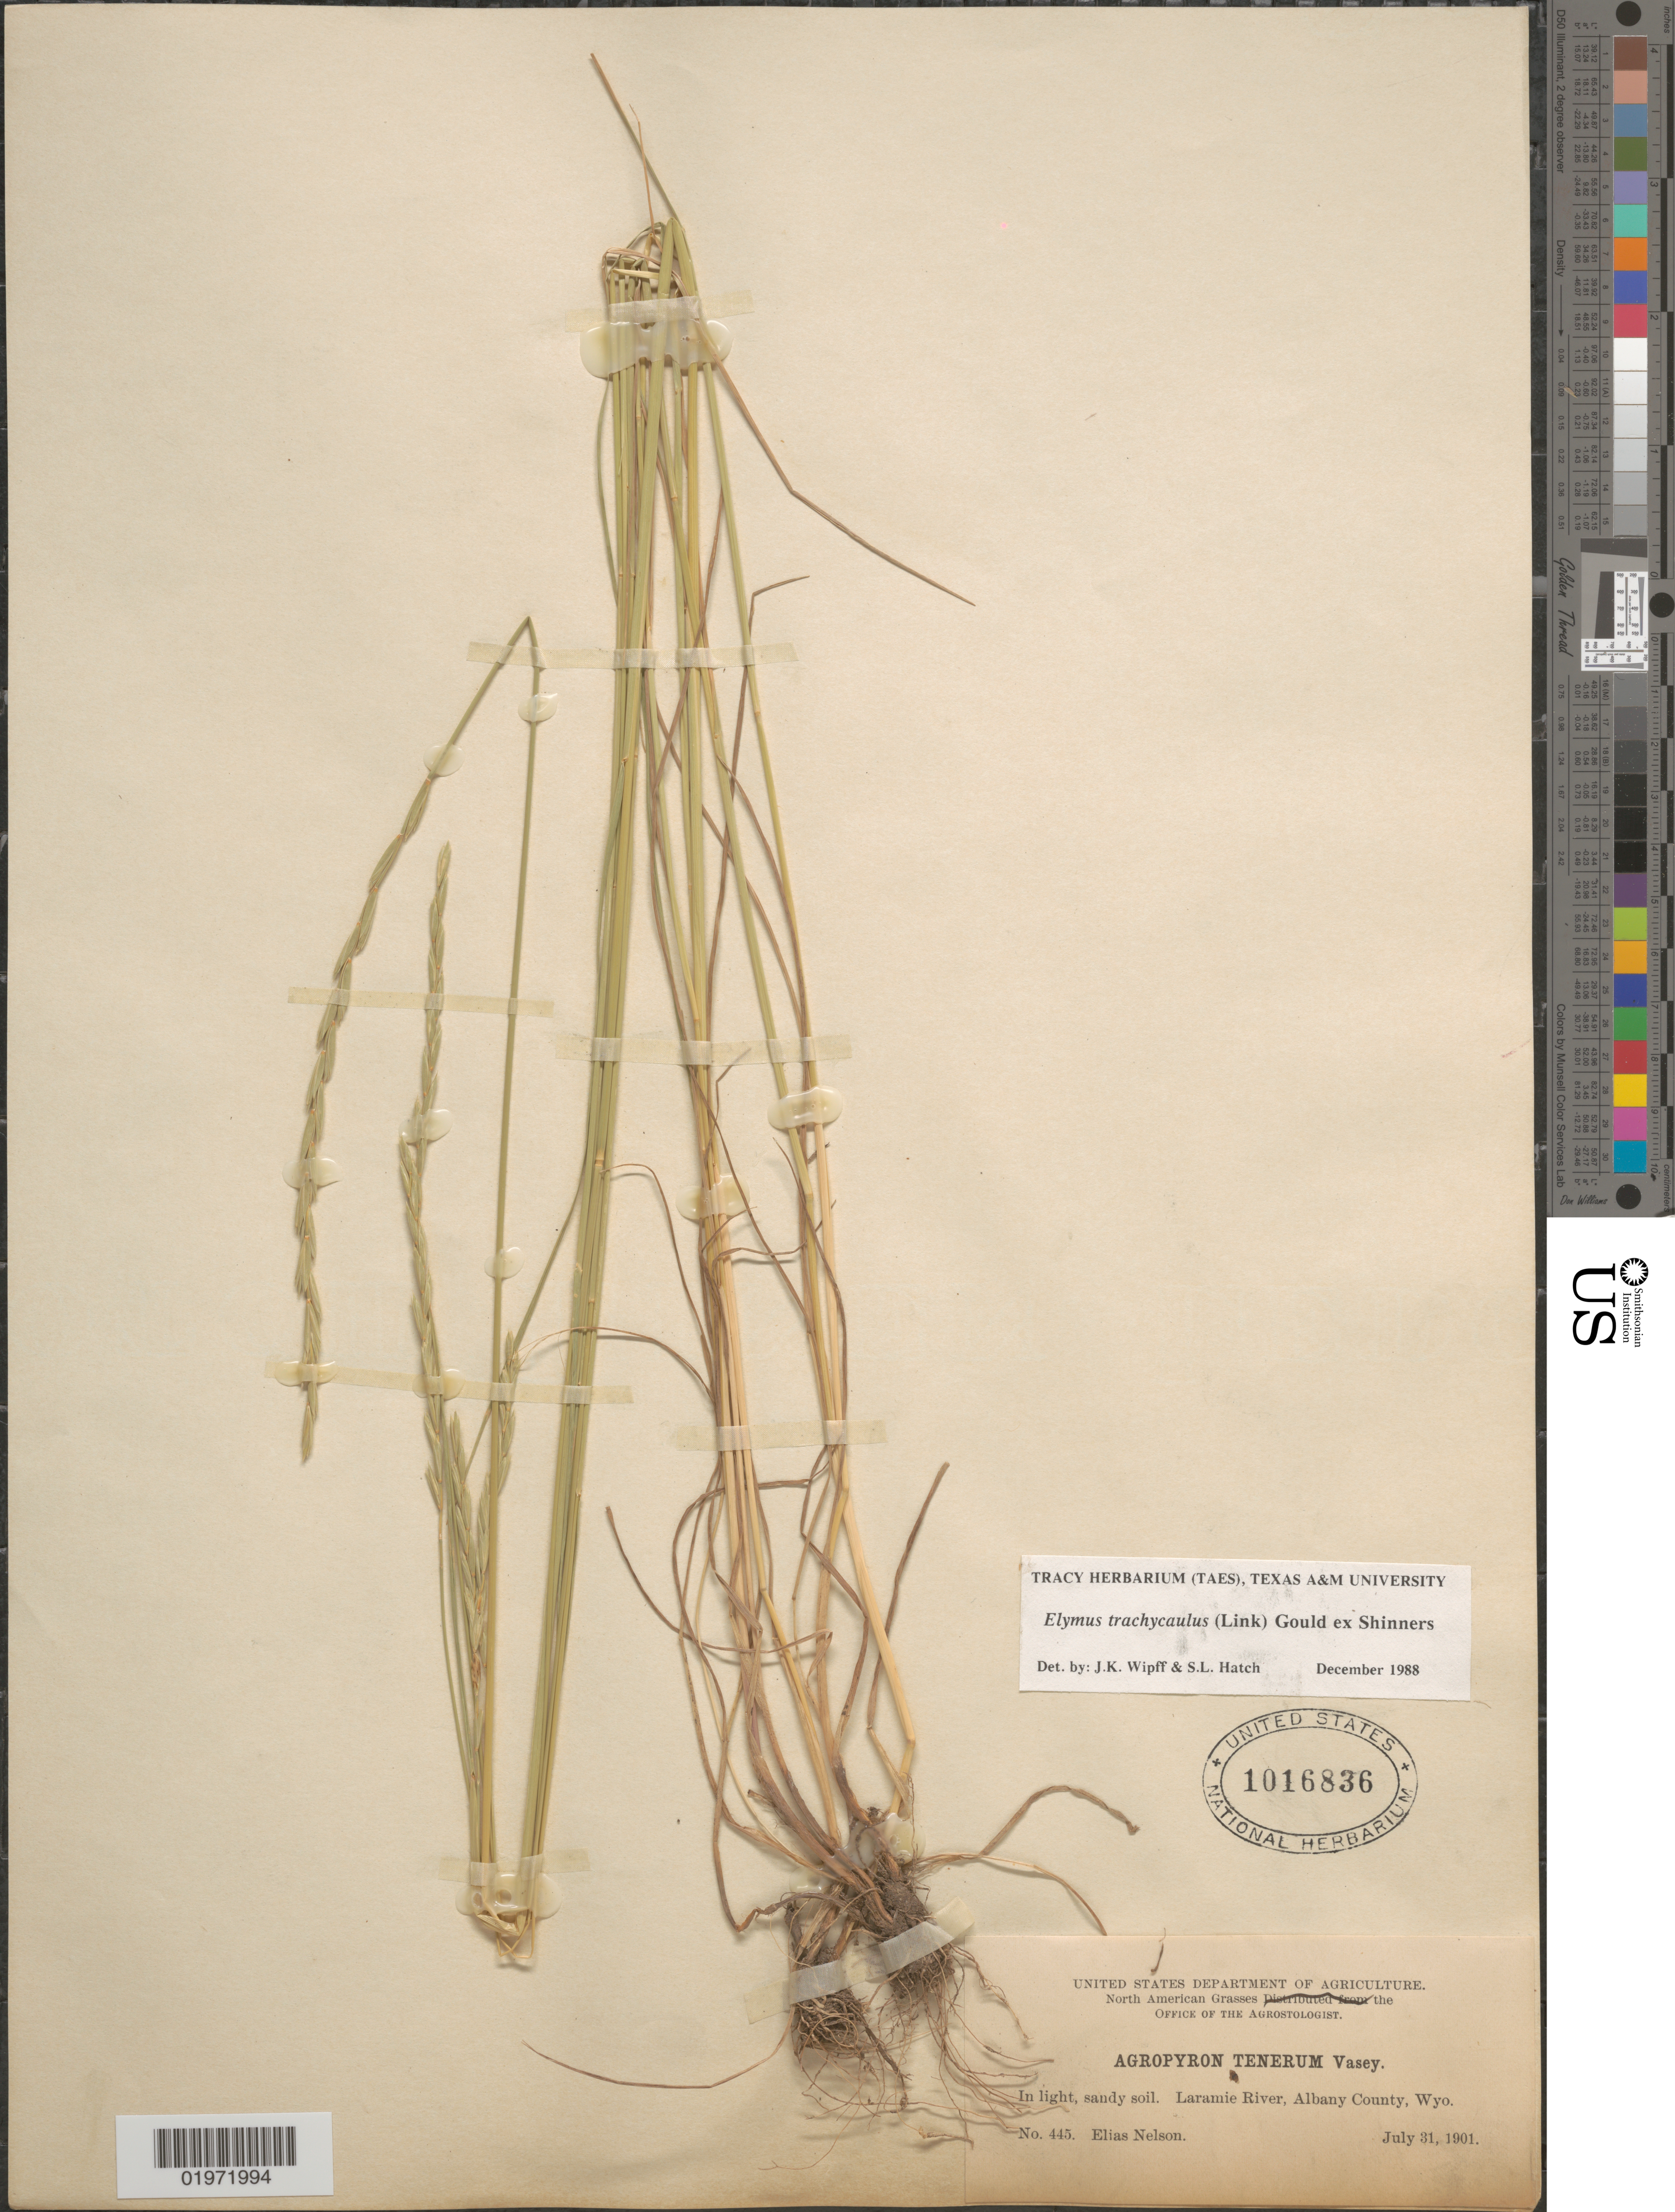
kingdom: Plantae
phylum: Tracheophyta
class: Liliopsida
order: Poales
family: Poaceae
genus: Elymus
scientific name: Elymus trachycaulus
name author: (Link) Gould ex Shinners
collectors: E. Nelson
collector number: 445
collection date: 1901-07-31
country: United States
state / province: Wyoming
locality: In light, sandy soil. Laramie River, Albany County.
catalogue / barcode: US 1016836